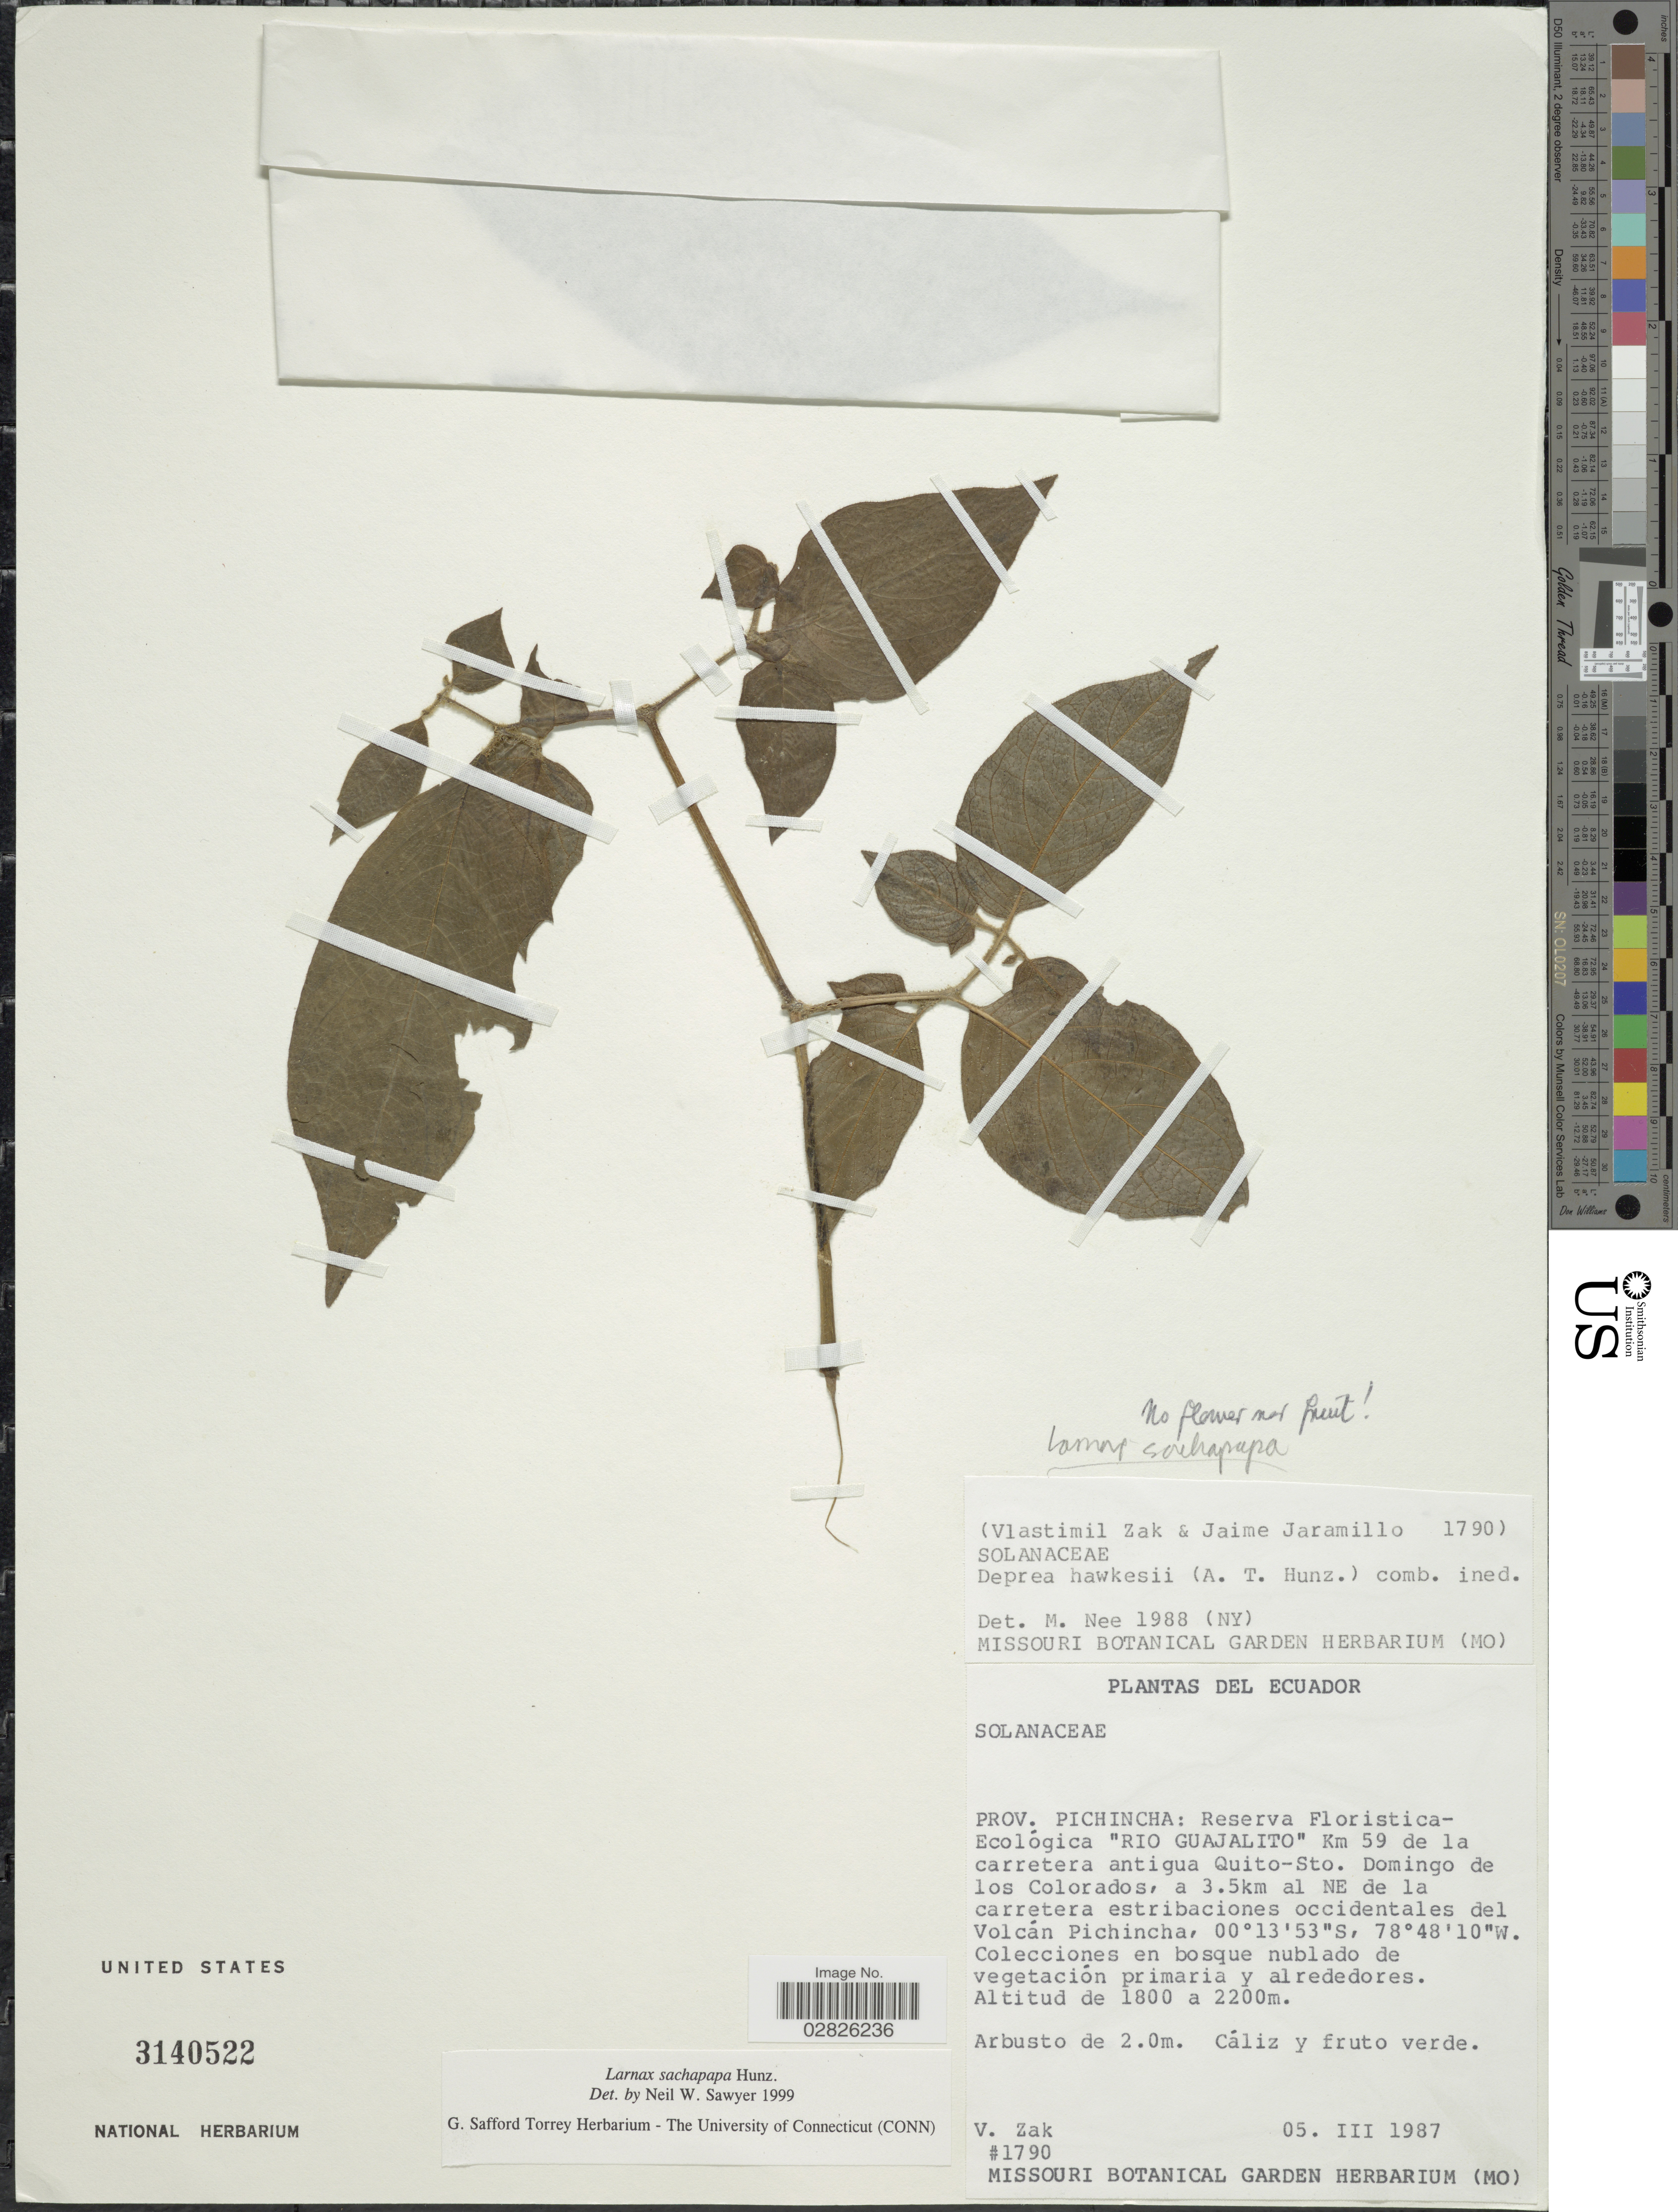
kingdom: Plantae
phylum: Tracheophyta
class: Magnoliopsida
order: Solanales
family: Solanaceae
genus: Larnax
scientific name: Larnax sachapapa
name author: Hunz.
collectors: V. Zak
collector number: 1790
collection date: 1987-03-05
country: Ecuador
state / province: Pichincha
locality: Prov. Pichincha: Reserva Floristica-Ecológica "Rio Guajalito". Km 59 de carretera antigua Quito-Sto. Domingo de los Colorados, a 3.5 km al NE de la carretera estribaciones occidentales del Volcán Pichincha.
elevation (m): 1800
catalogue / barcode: US 3140522